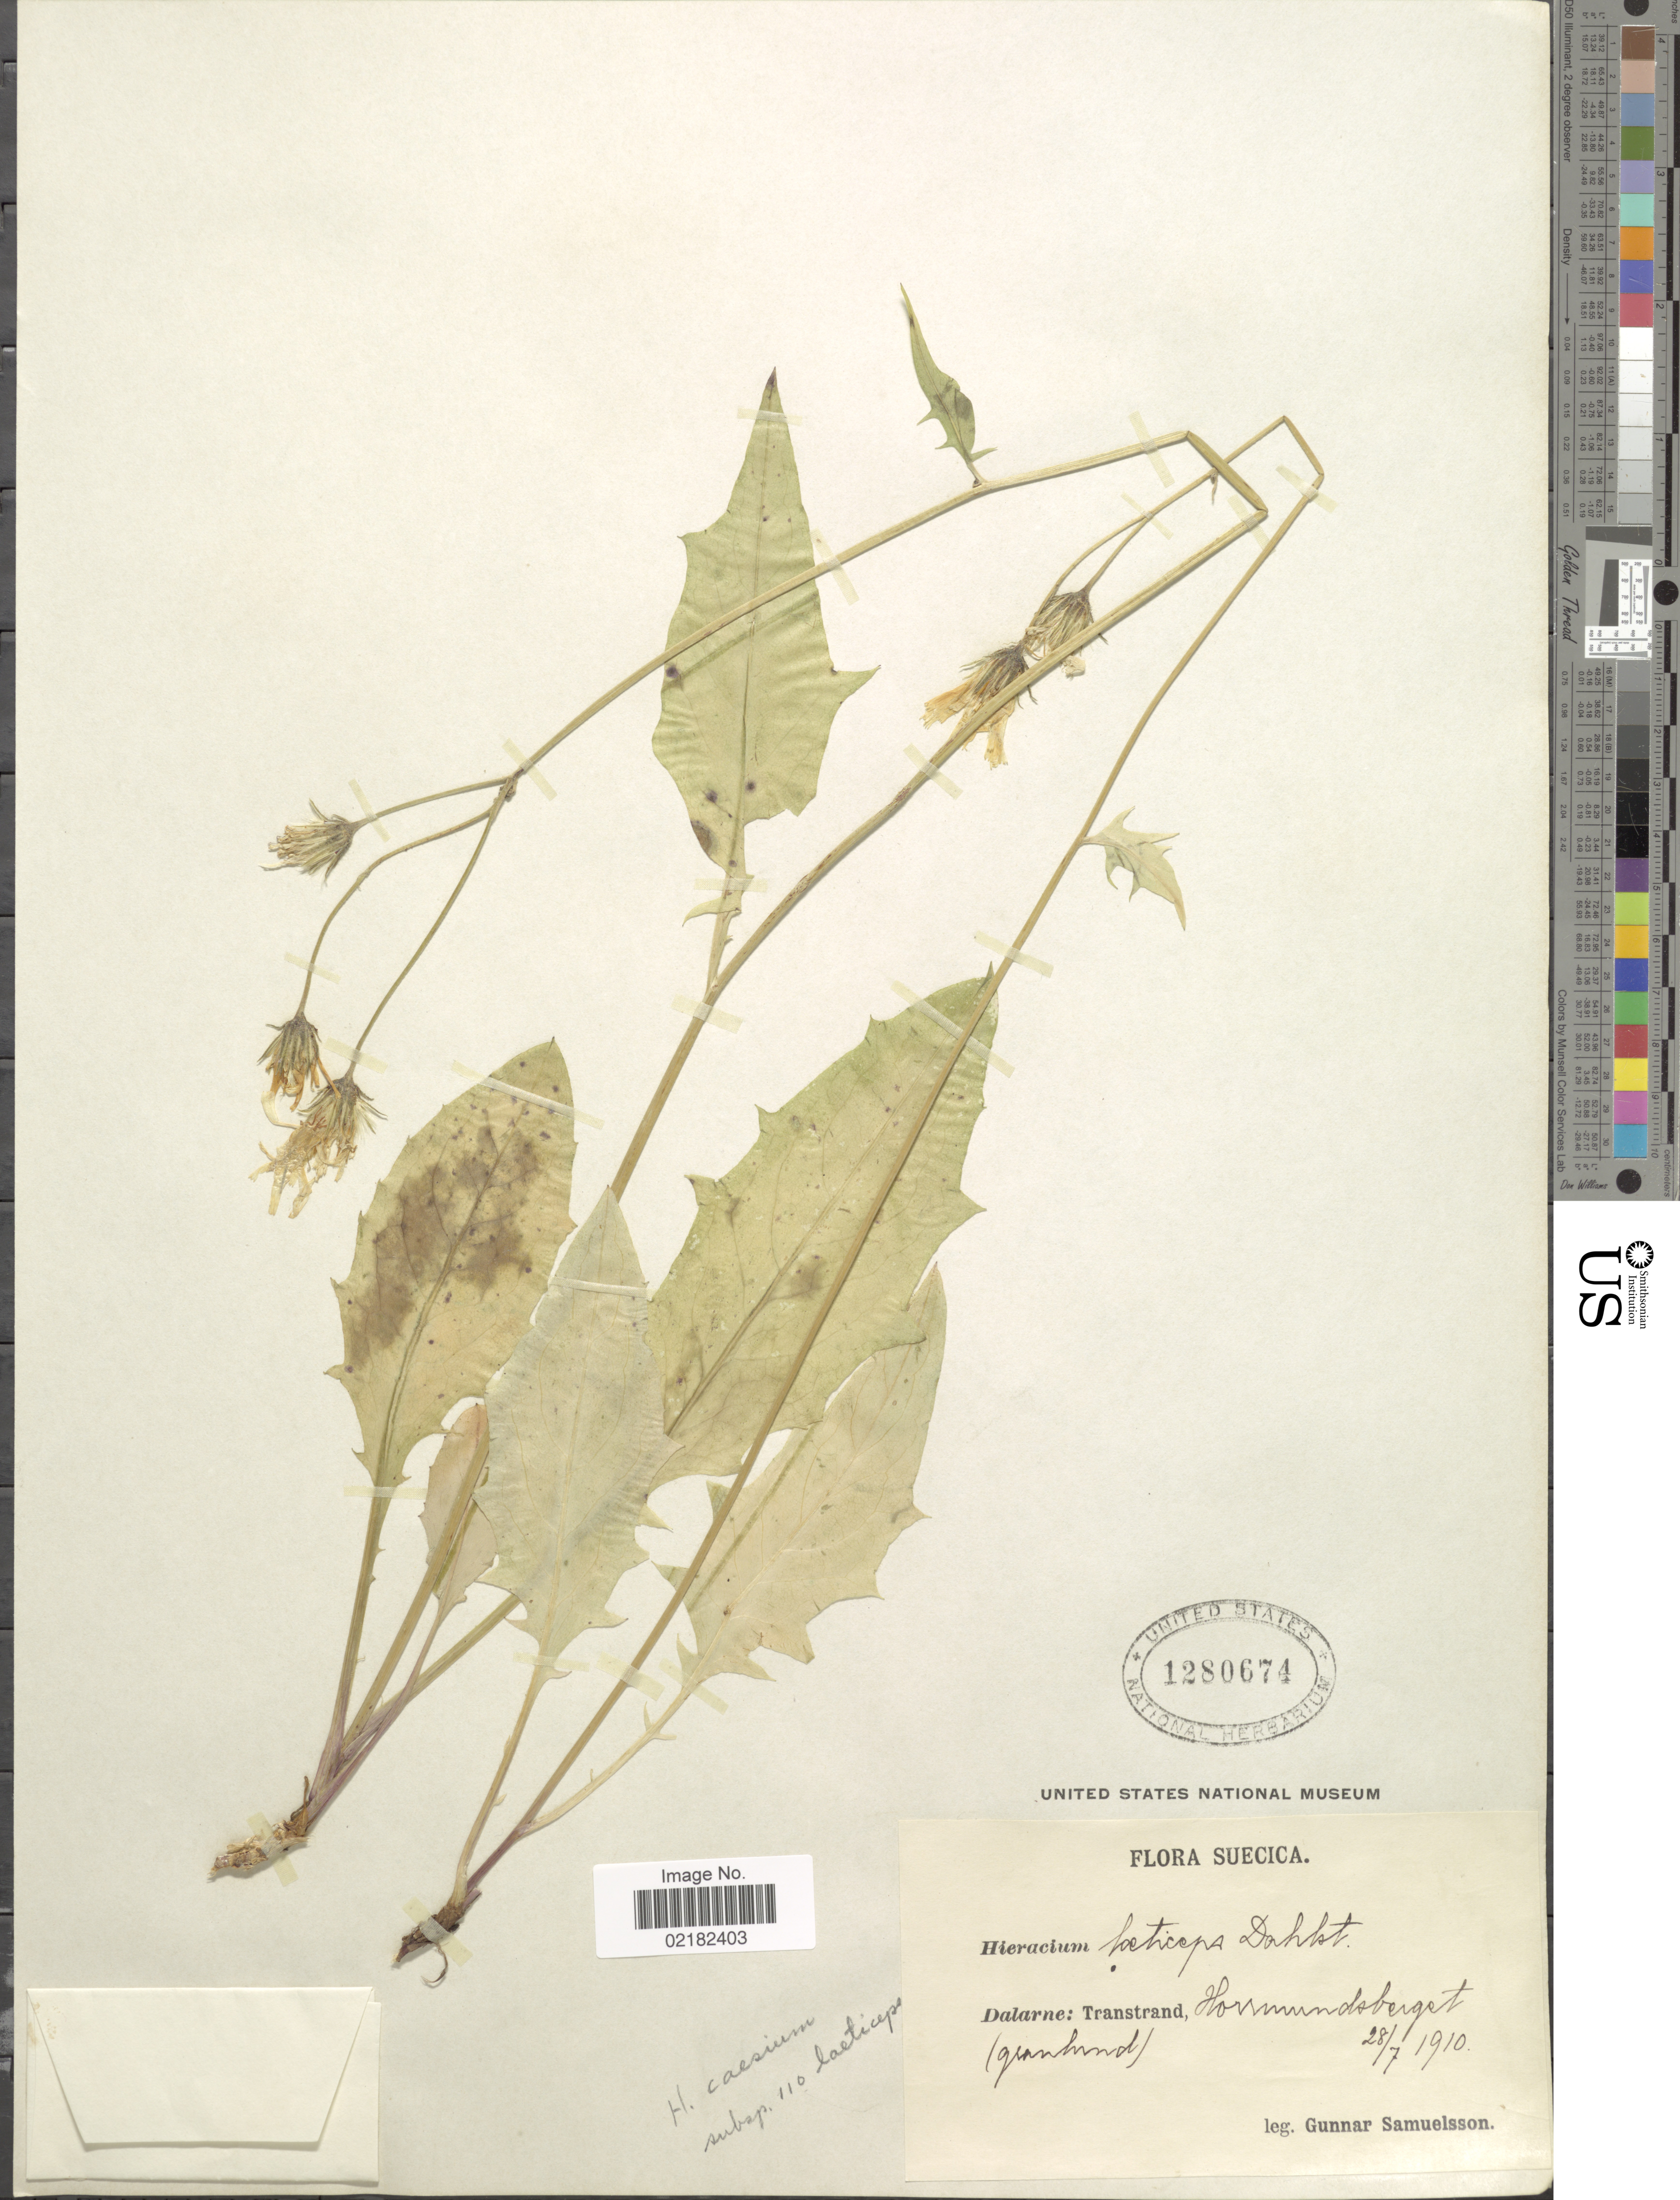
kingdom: Plantae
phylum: Tracheophyta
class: Magnoliopsida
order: Asterales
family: Asteraceae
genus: Hieracium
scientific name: Hieracium caesium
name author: (Fr.) Fr.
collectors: G. Samuelsson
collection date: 1910-07-28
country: Sweden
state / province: Dalarna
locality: Transtrand, Horrmundberget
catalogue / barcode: US 1280674